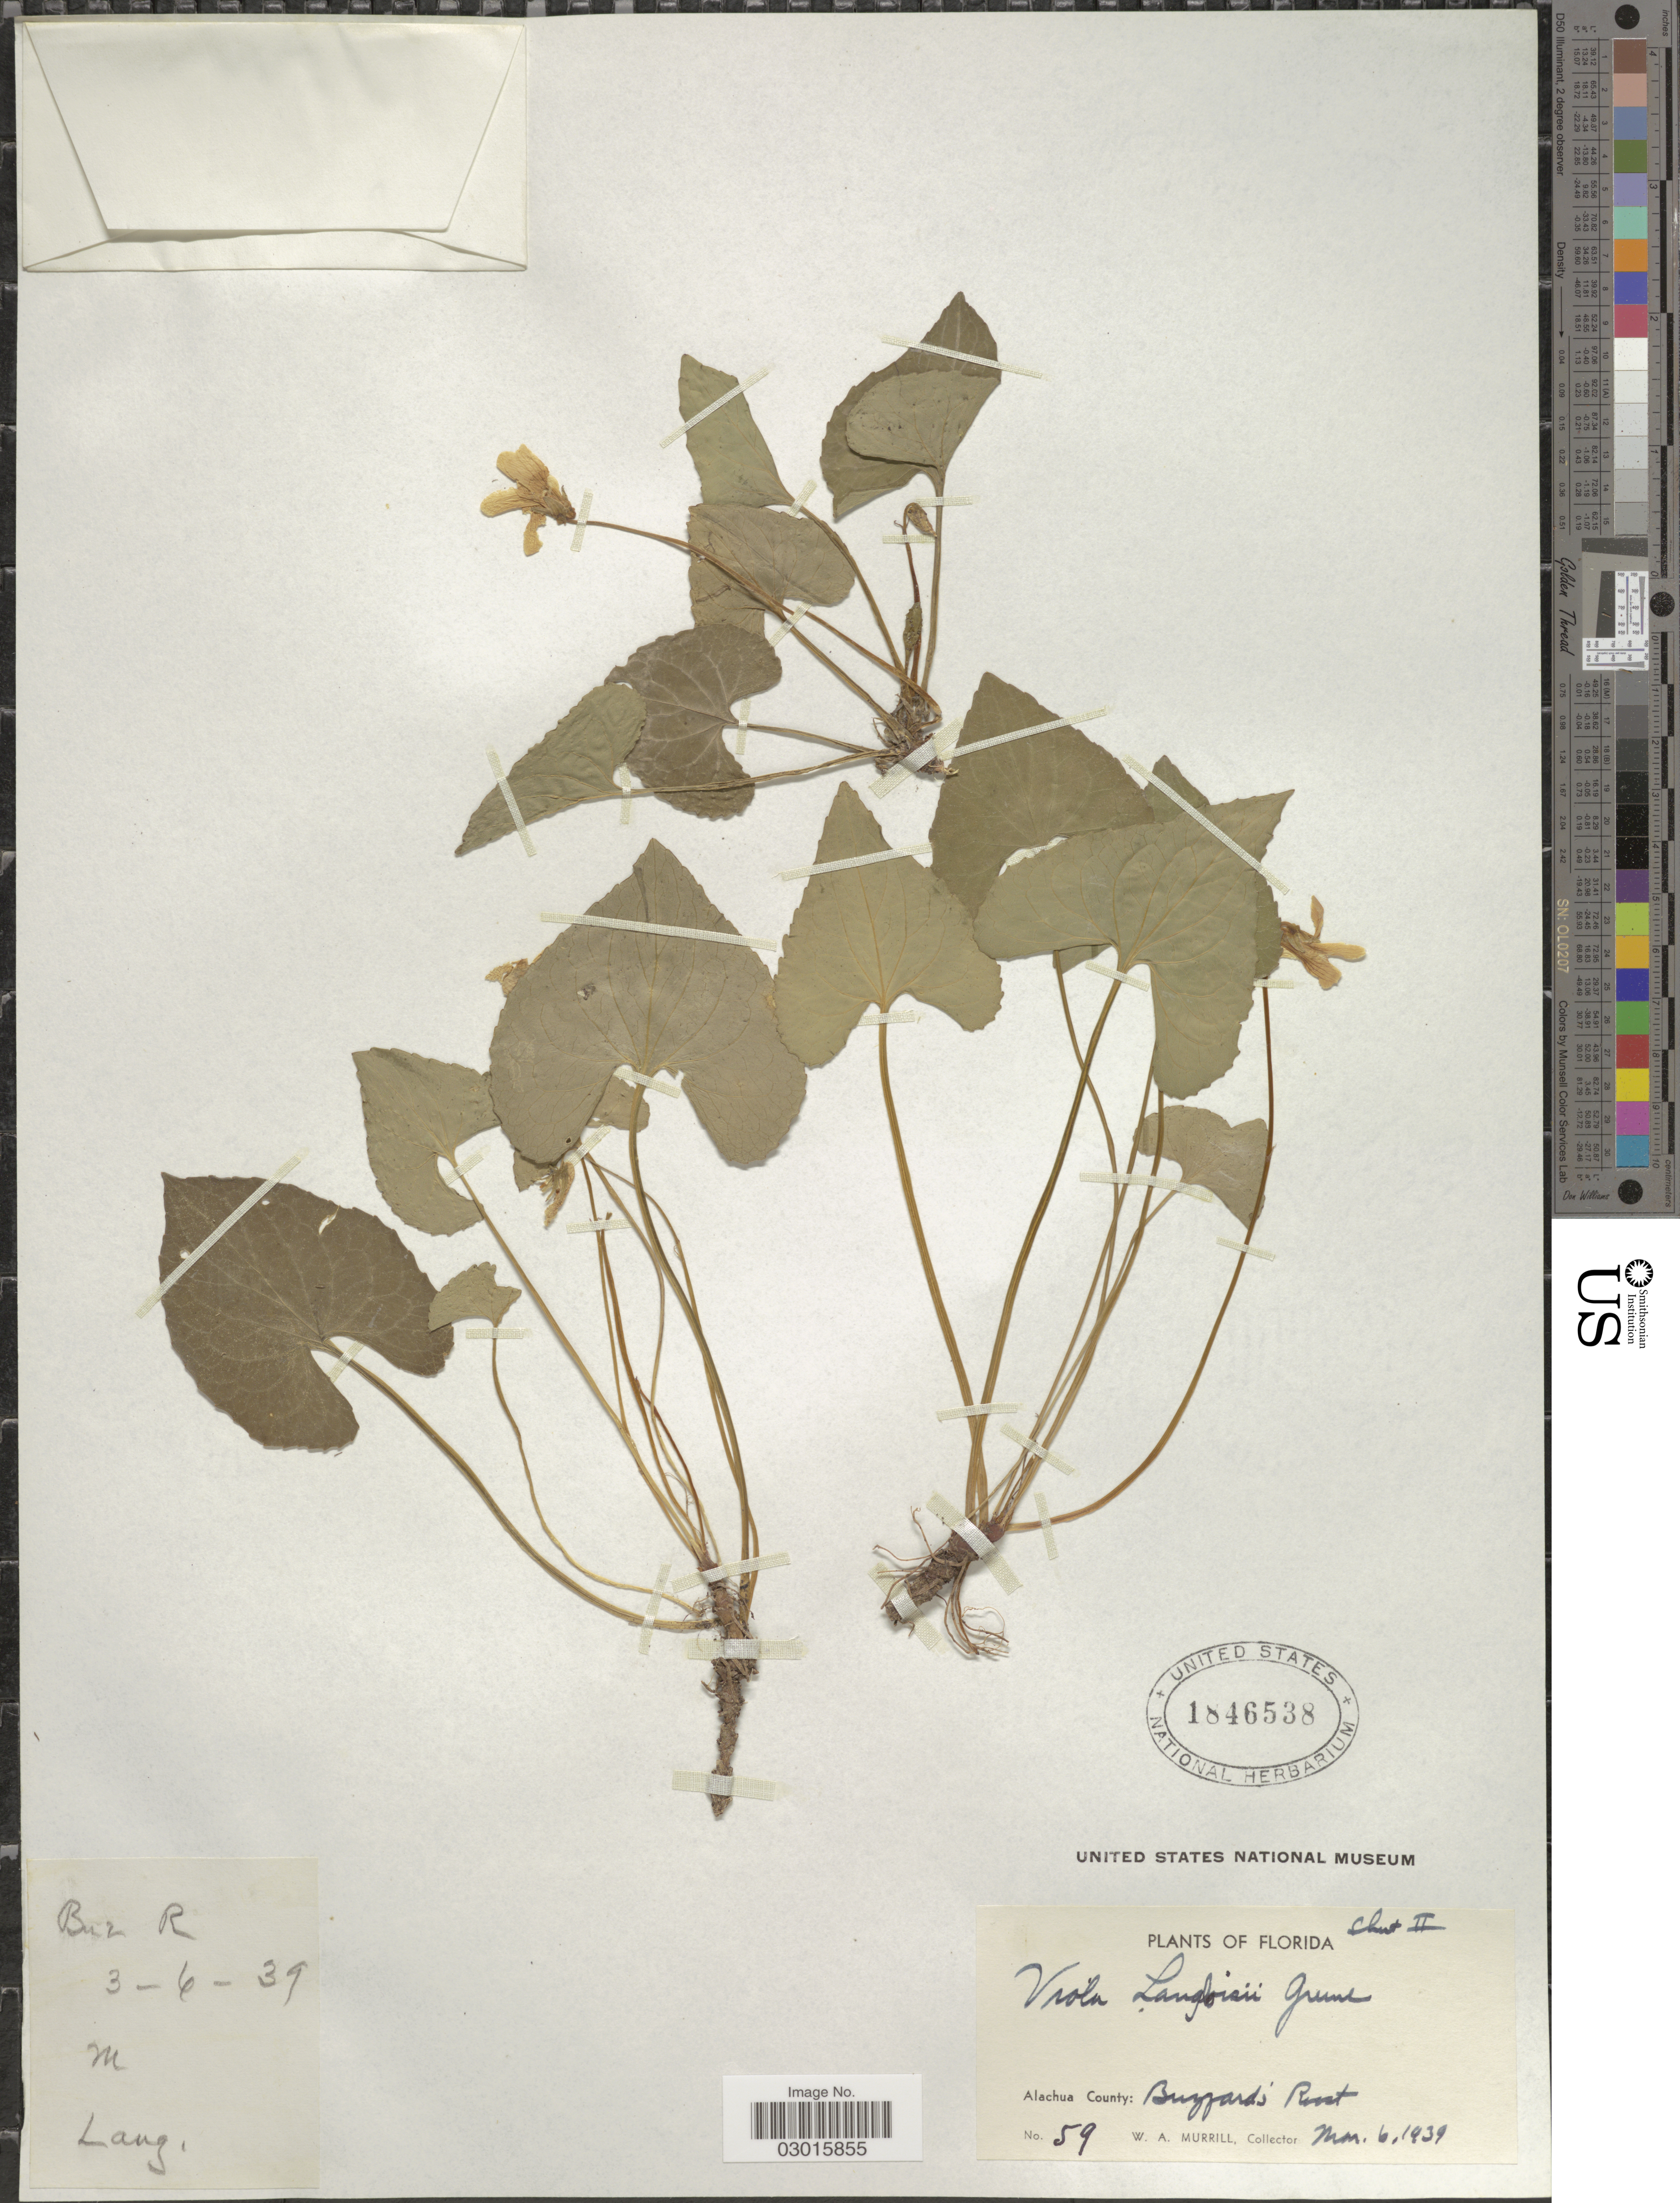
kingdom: Plantae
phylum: Tracheophyta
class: Magnoliopsida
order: Malpighiales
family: Violaceae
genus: Viola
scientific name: Viola langloisii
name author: Greene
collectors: W. A. Murrill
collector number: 59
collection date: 1939-03-06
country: United States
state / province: Florida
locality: Alachua County: Buzzard's Roost.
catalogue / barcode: US 1846538